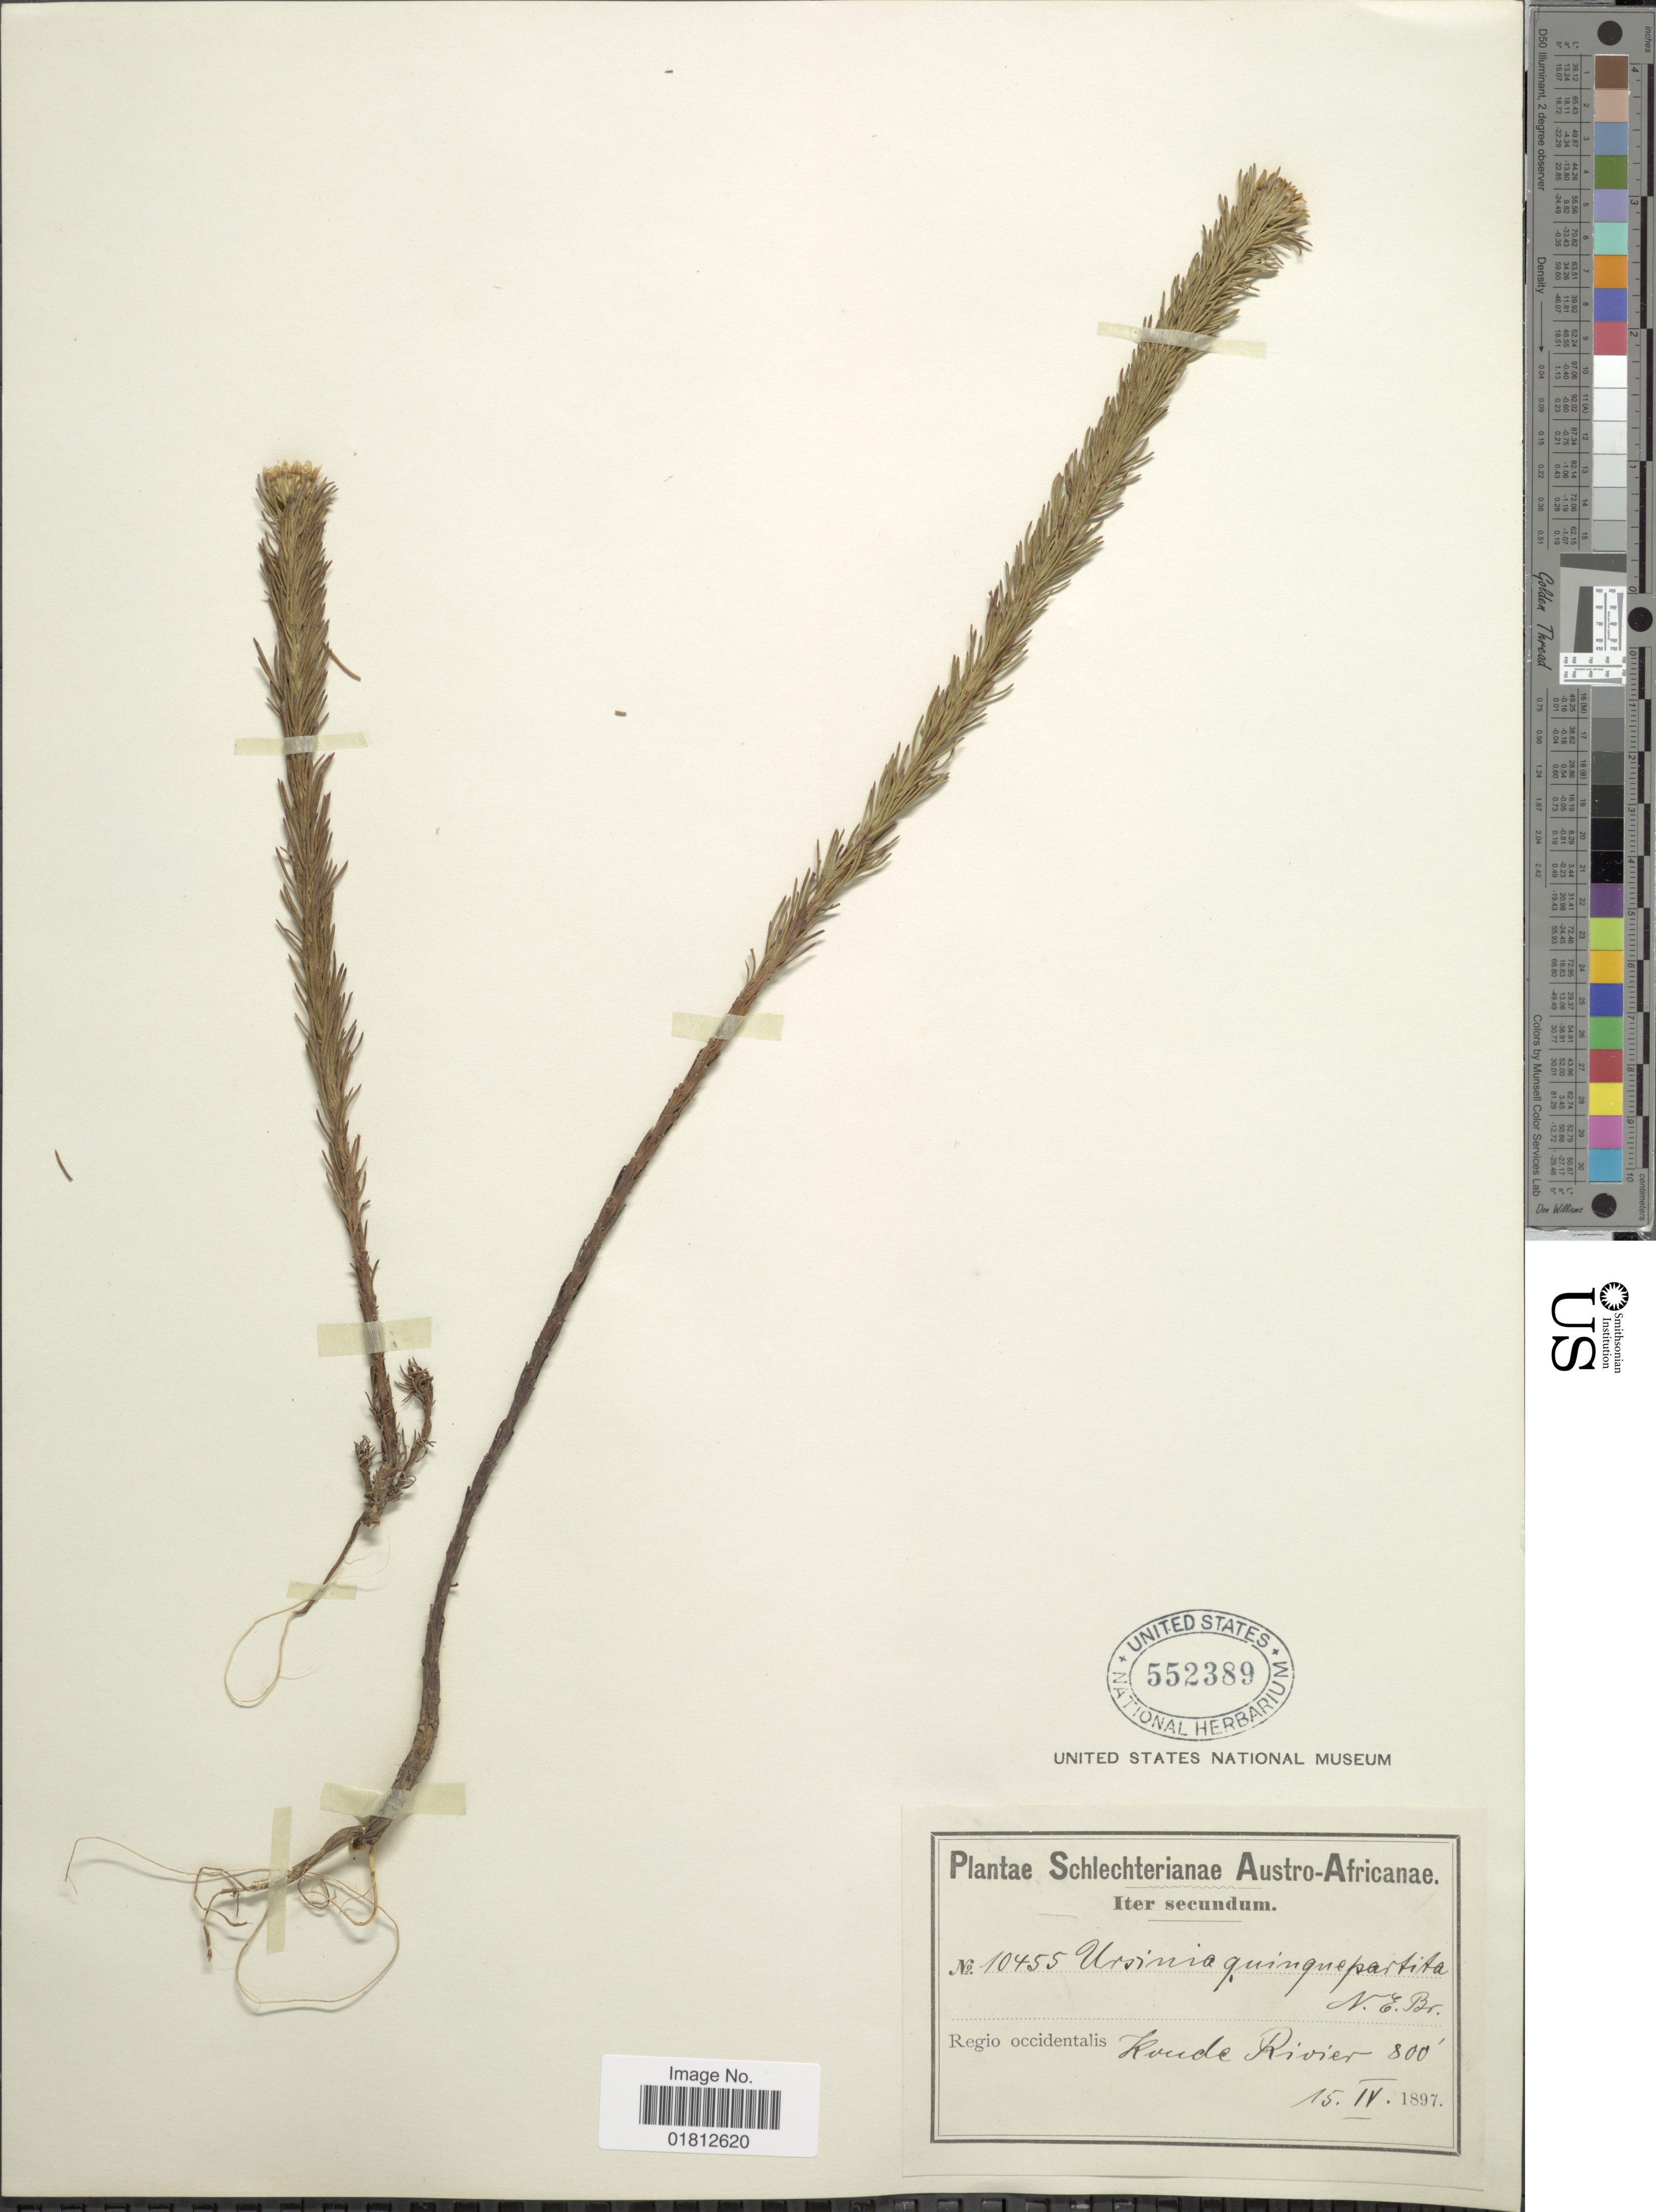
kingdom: Plantae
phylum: Tracheophyta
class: Magnoliopsida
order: Asterales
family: Asteraceae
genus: Ursinia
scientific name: Ursinia quinquepartita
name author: N.E. Br.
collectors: Schlechter, --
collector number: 10455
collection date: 1897-04-15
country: South Africa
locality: Austro-Africanae, Koude Rivier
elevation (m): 244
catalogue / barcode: US 552389